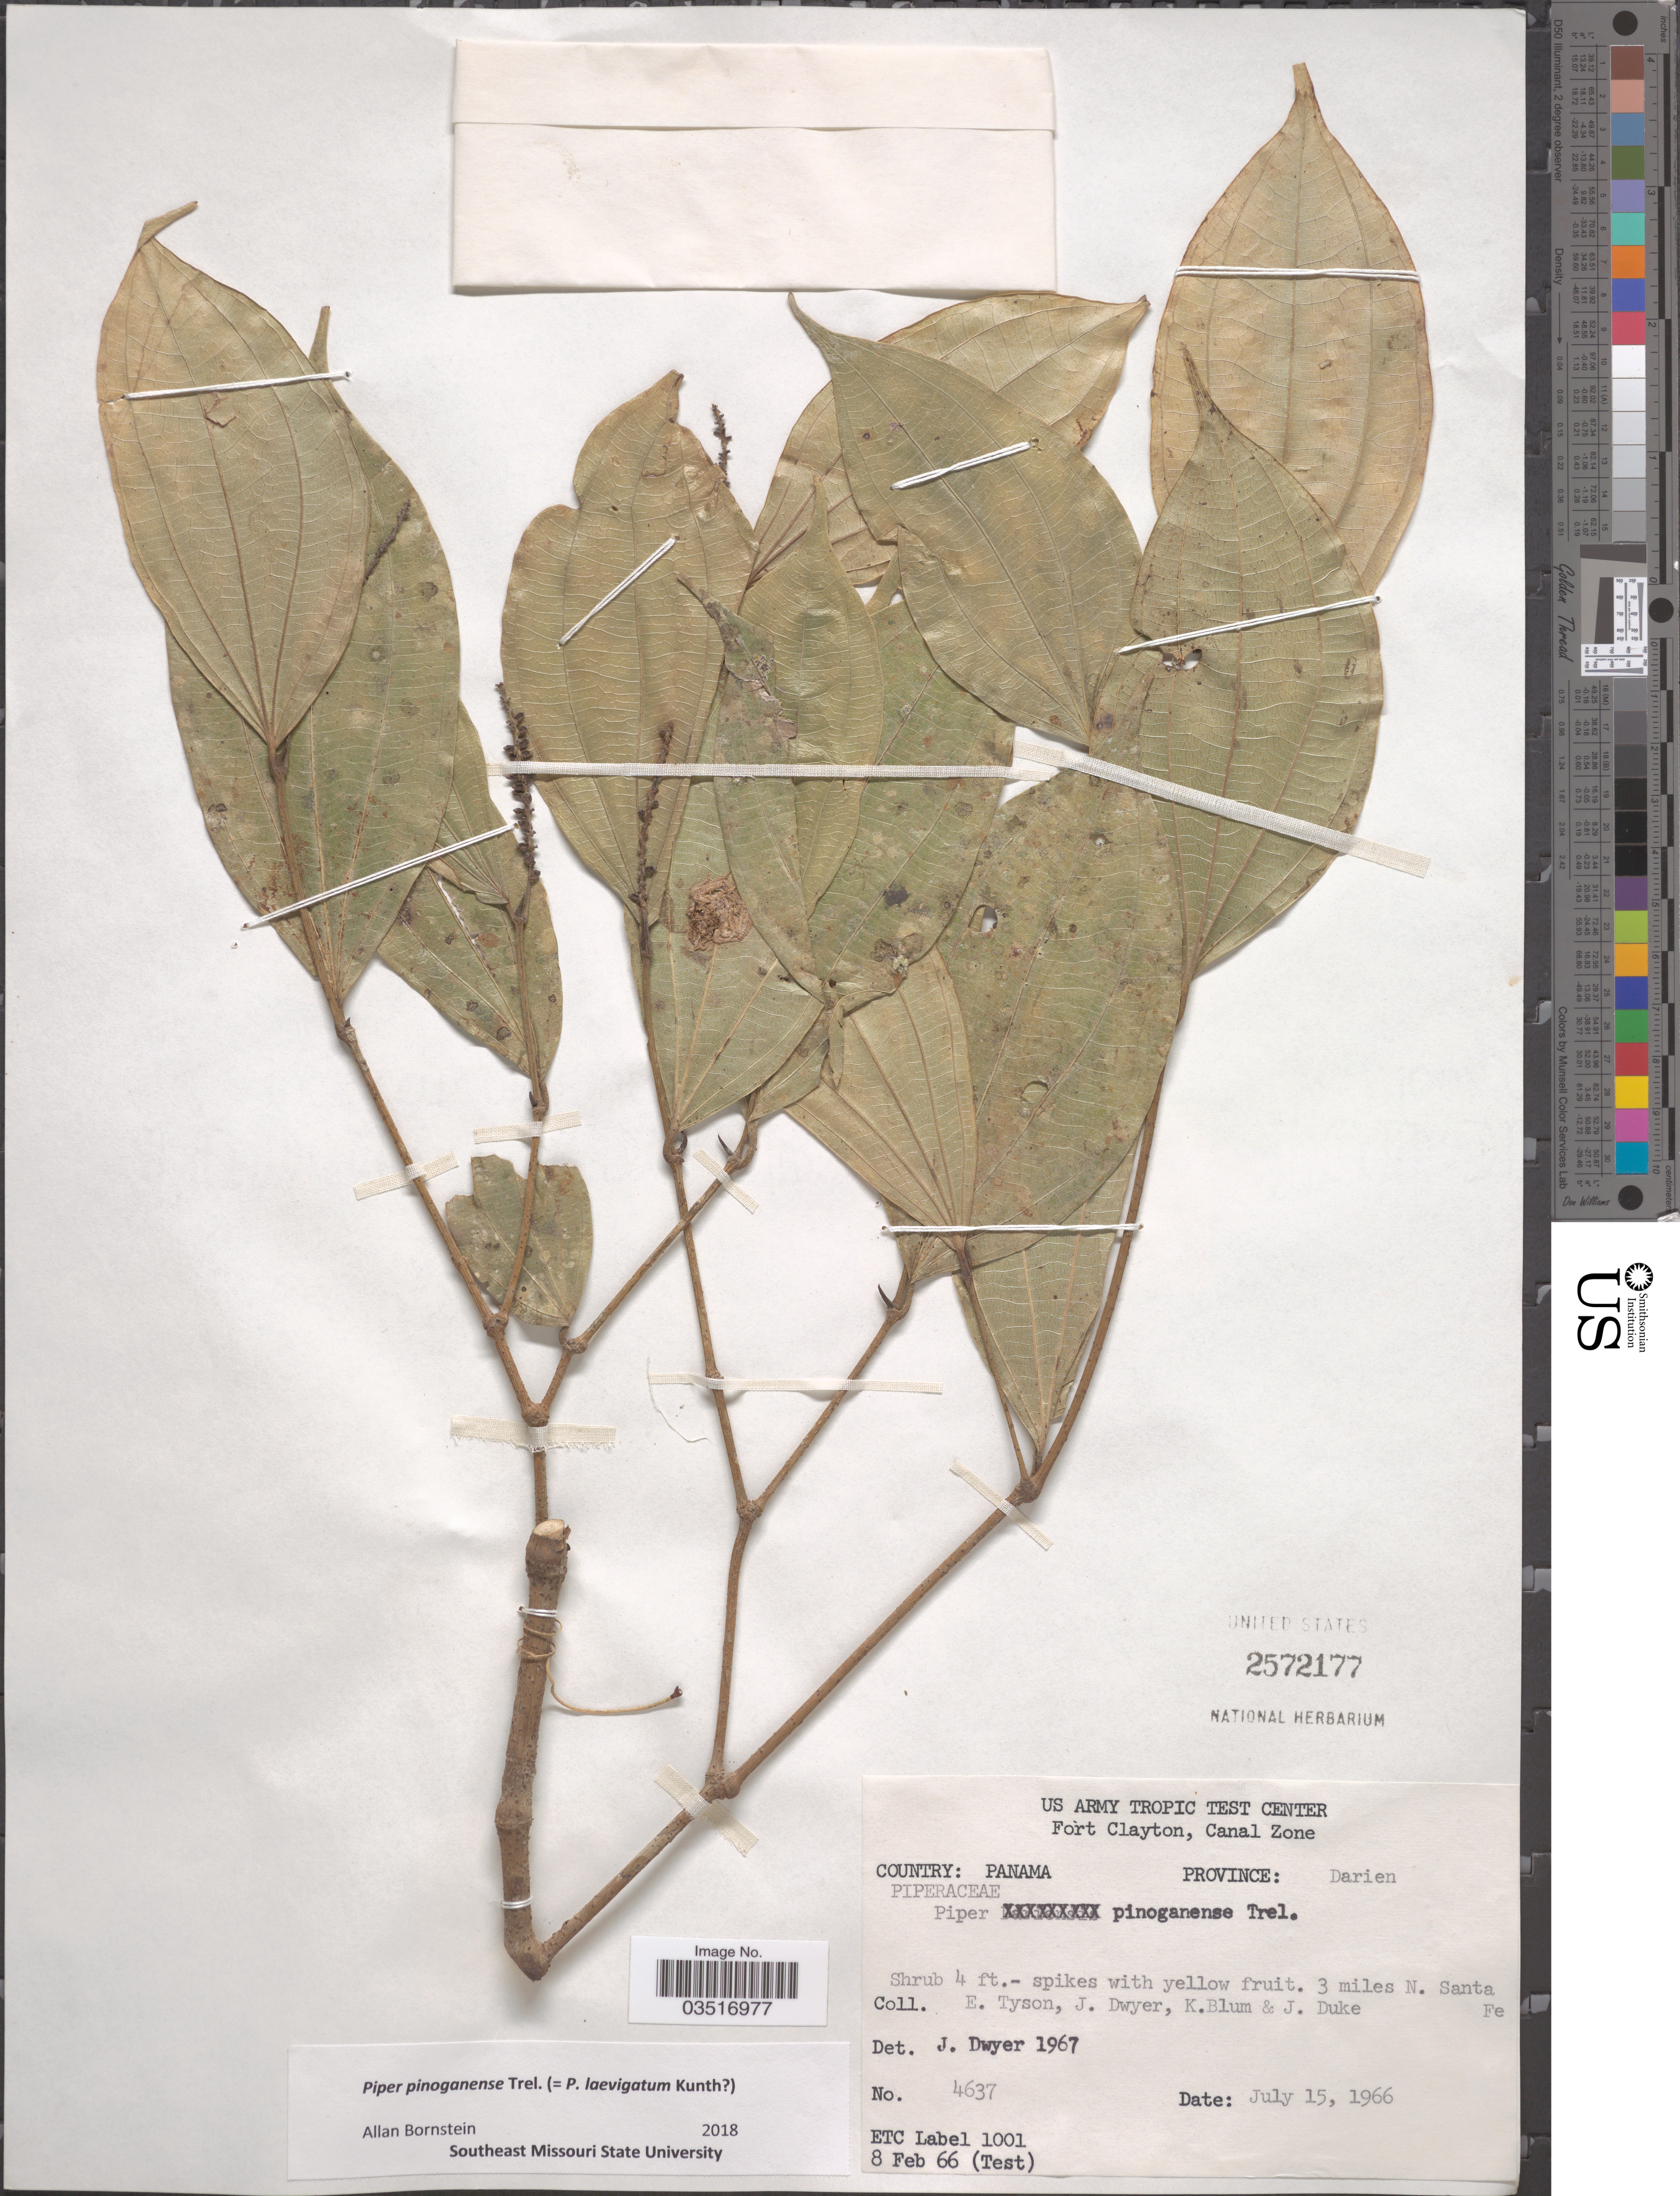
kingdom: Plantae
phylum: Tracheophyta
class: Magnoliopsida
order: Piperales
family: Piperaceae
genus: Piper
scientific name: Piper pinoganense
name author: Trel.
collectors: E. Tyson, J. Dwyer, K. Blum & J. Duke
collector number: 4637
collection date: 1966-07-15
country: Panama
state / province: Darien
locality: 3 miles N. Santa Fe.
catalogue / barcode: US 2572177